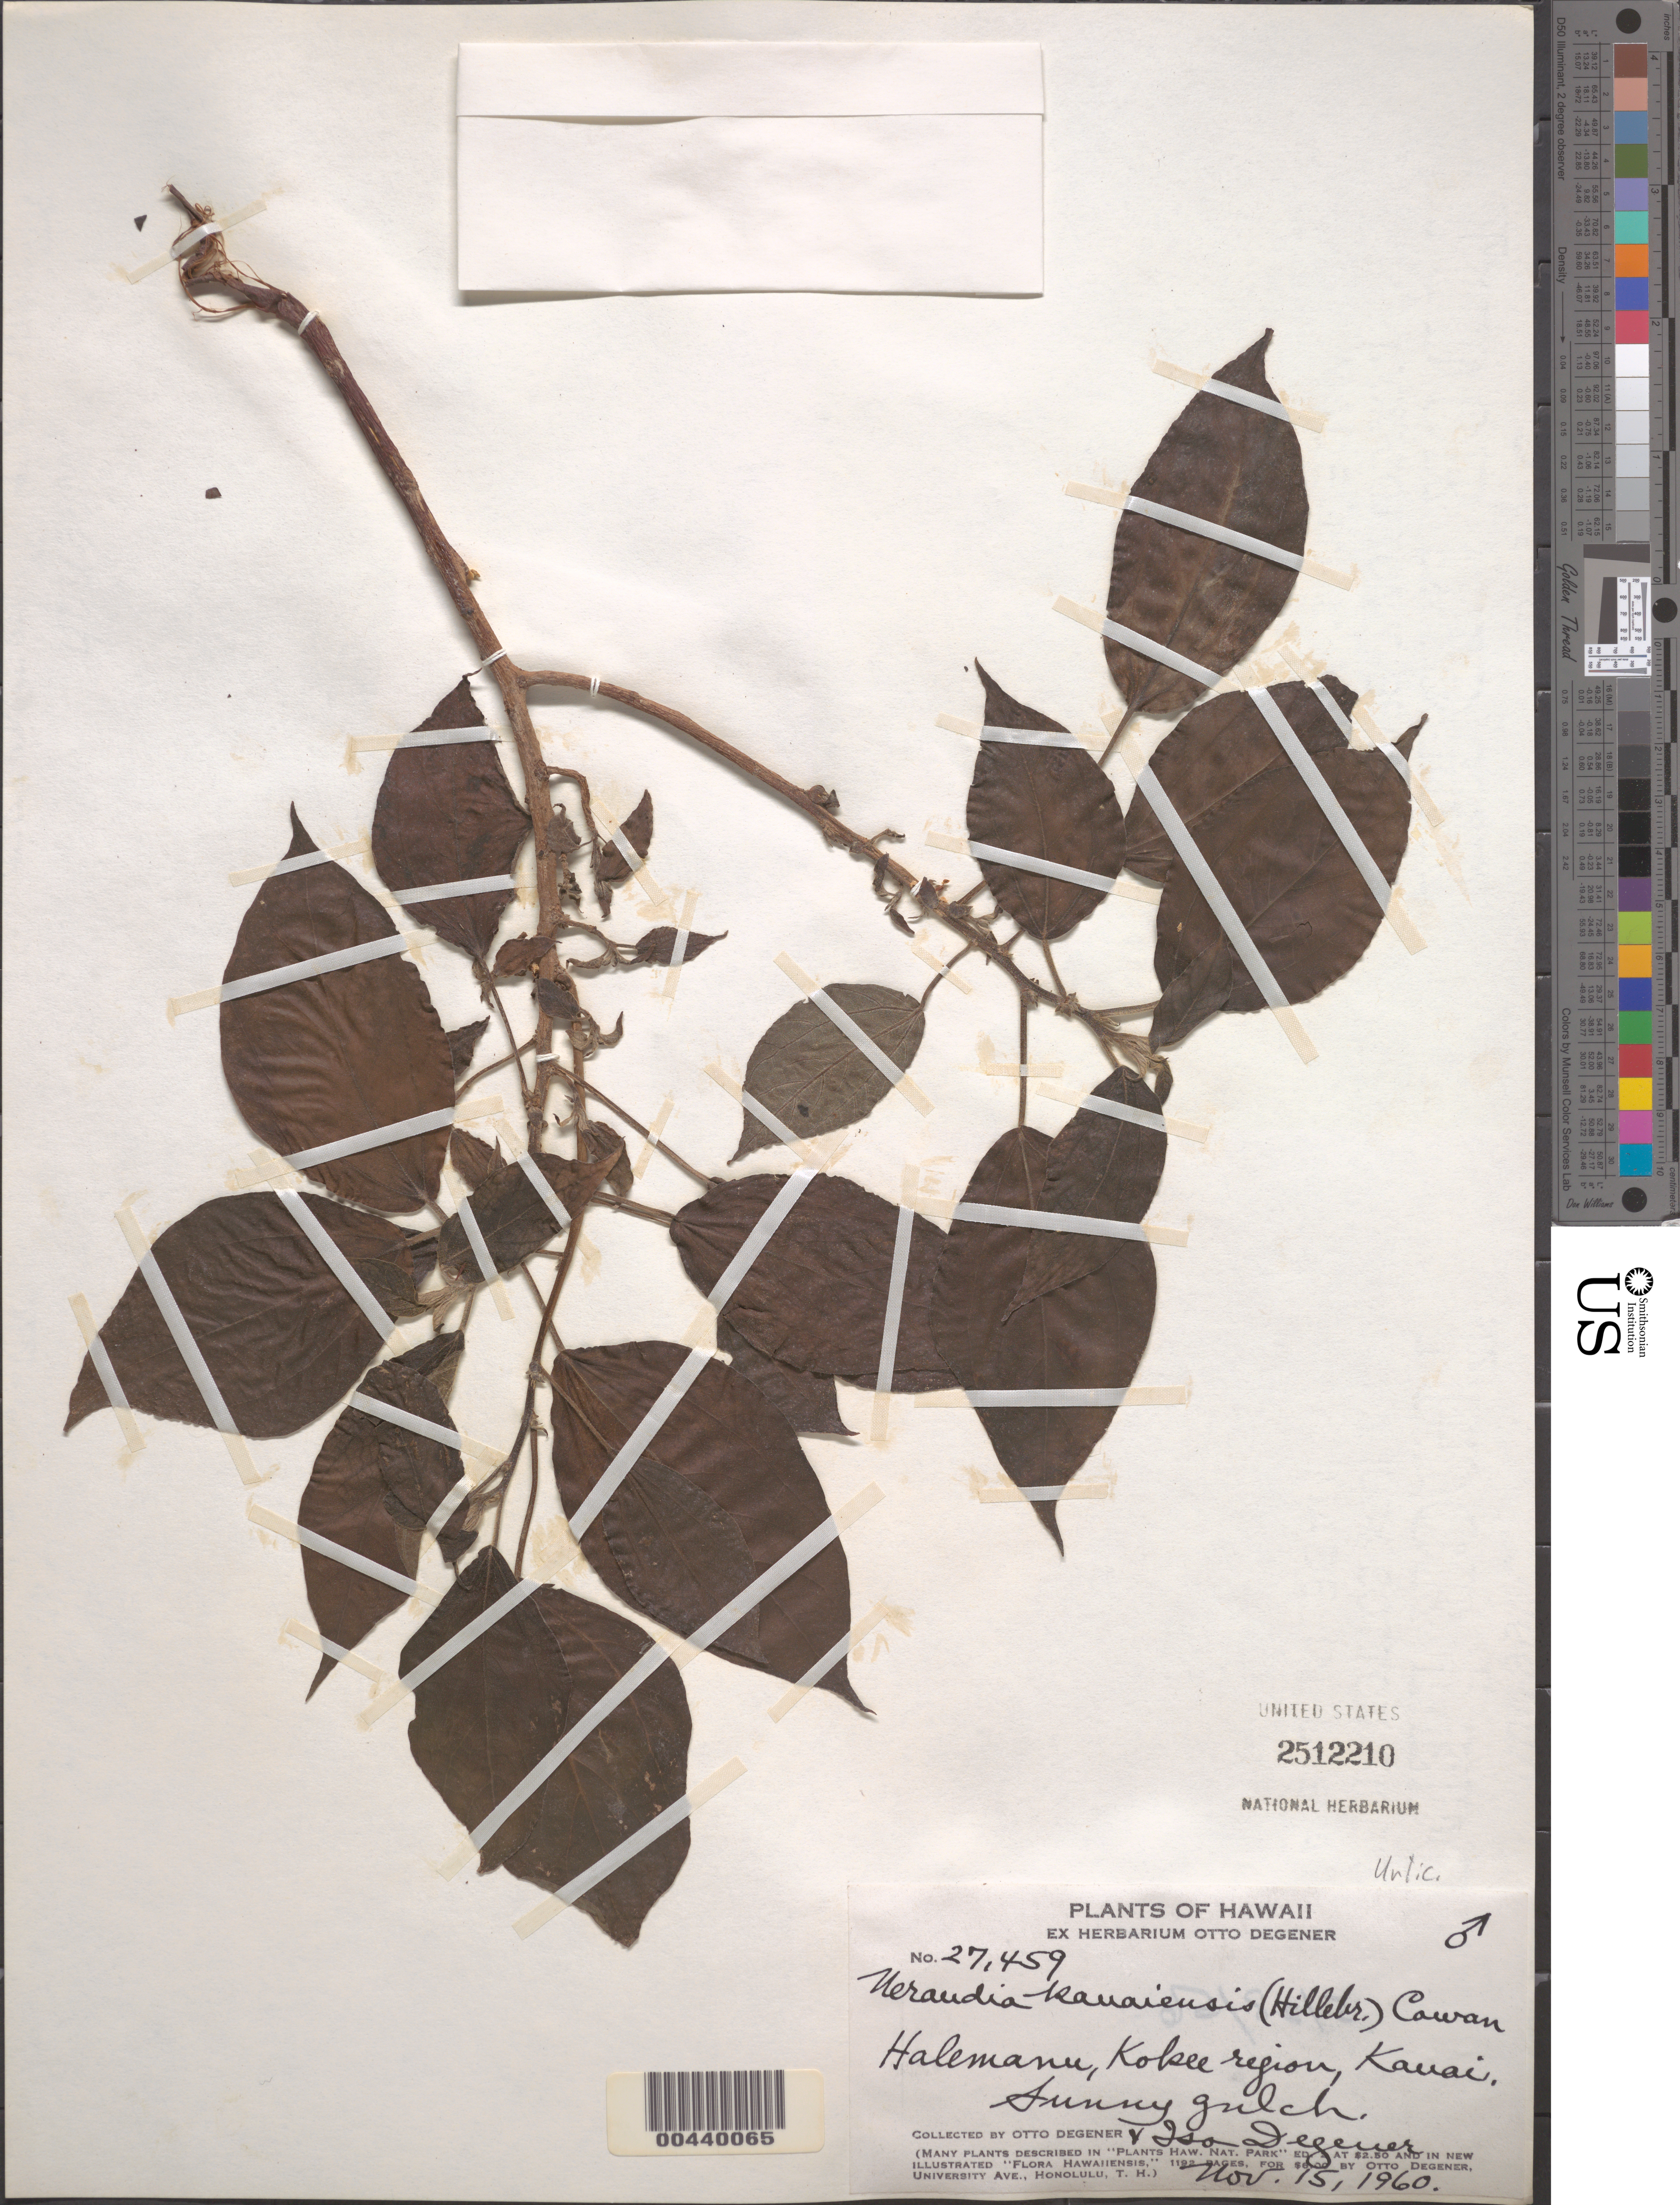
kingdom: Plantae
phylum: Tracheophyta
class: Magnoliopsida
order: Rosales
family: Urticaceae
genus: Neraudia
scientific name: Neraudia kauaiensis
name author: (Hillebr.) R.S. Cowan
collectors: O. Degener & I. Degener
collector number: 27459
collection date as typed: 15 Nov 1960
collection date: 1960-11-15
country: United States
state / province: Hawaii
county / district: Kauai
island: Kaua'i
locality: Halemanu, Kokee region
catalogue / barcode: US 2512210